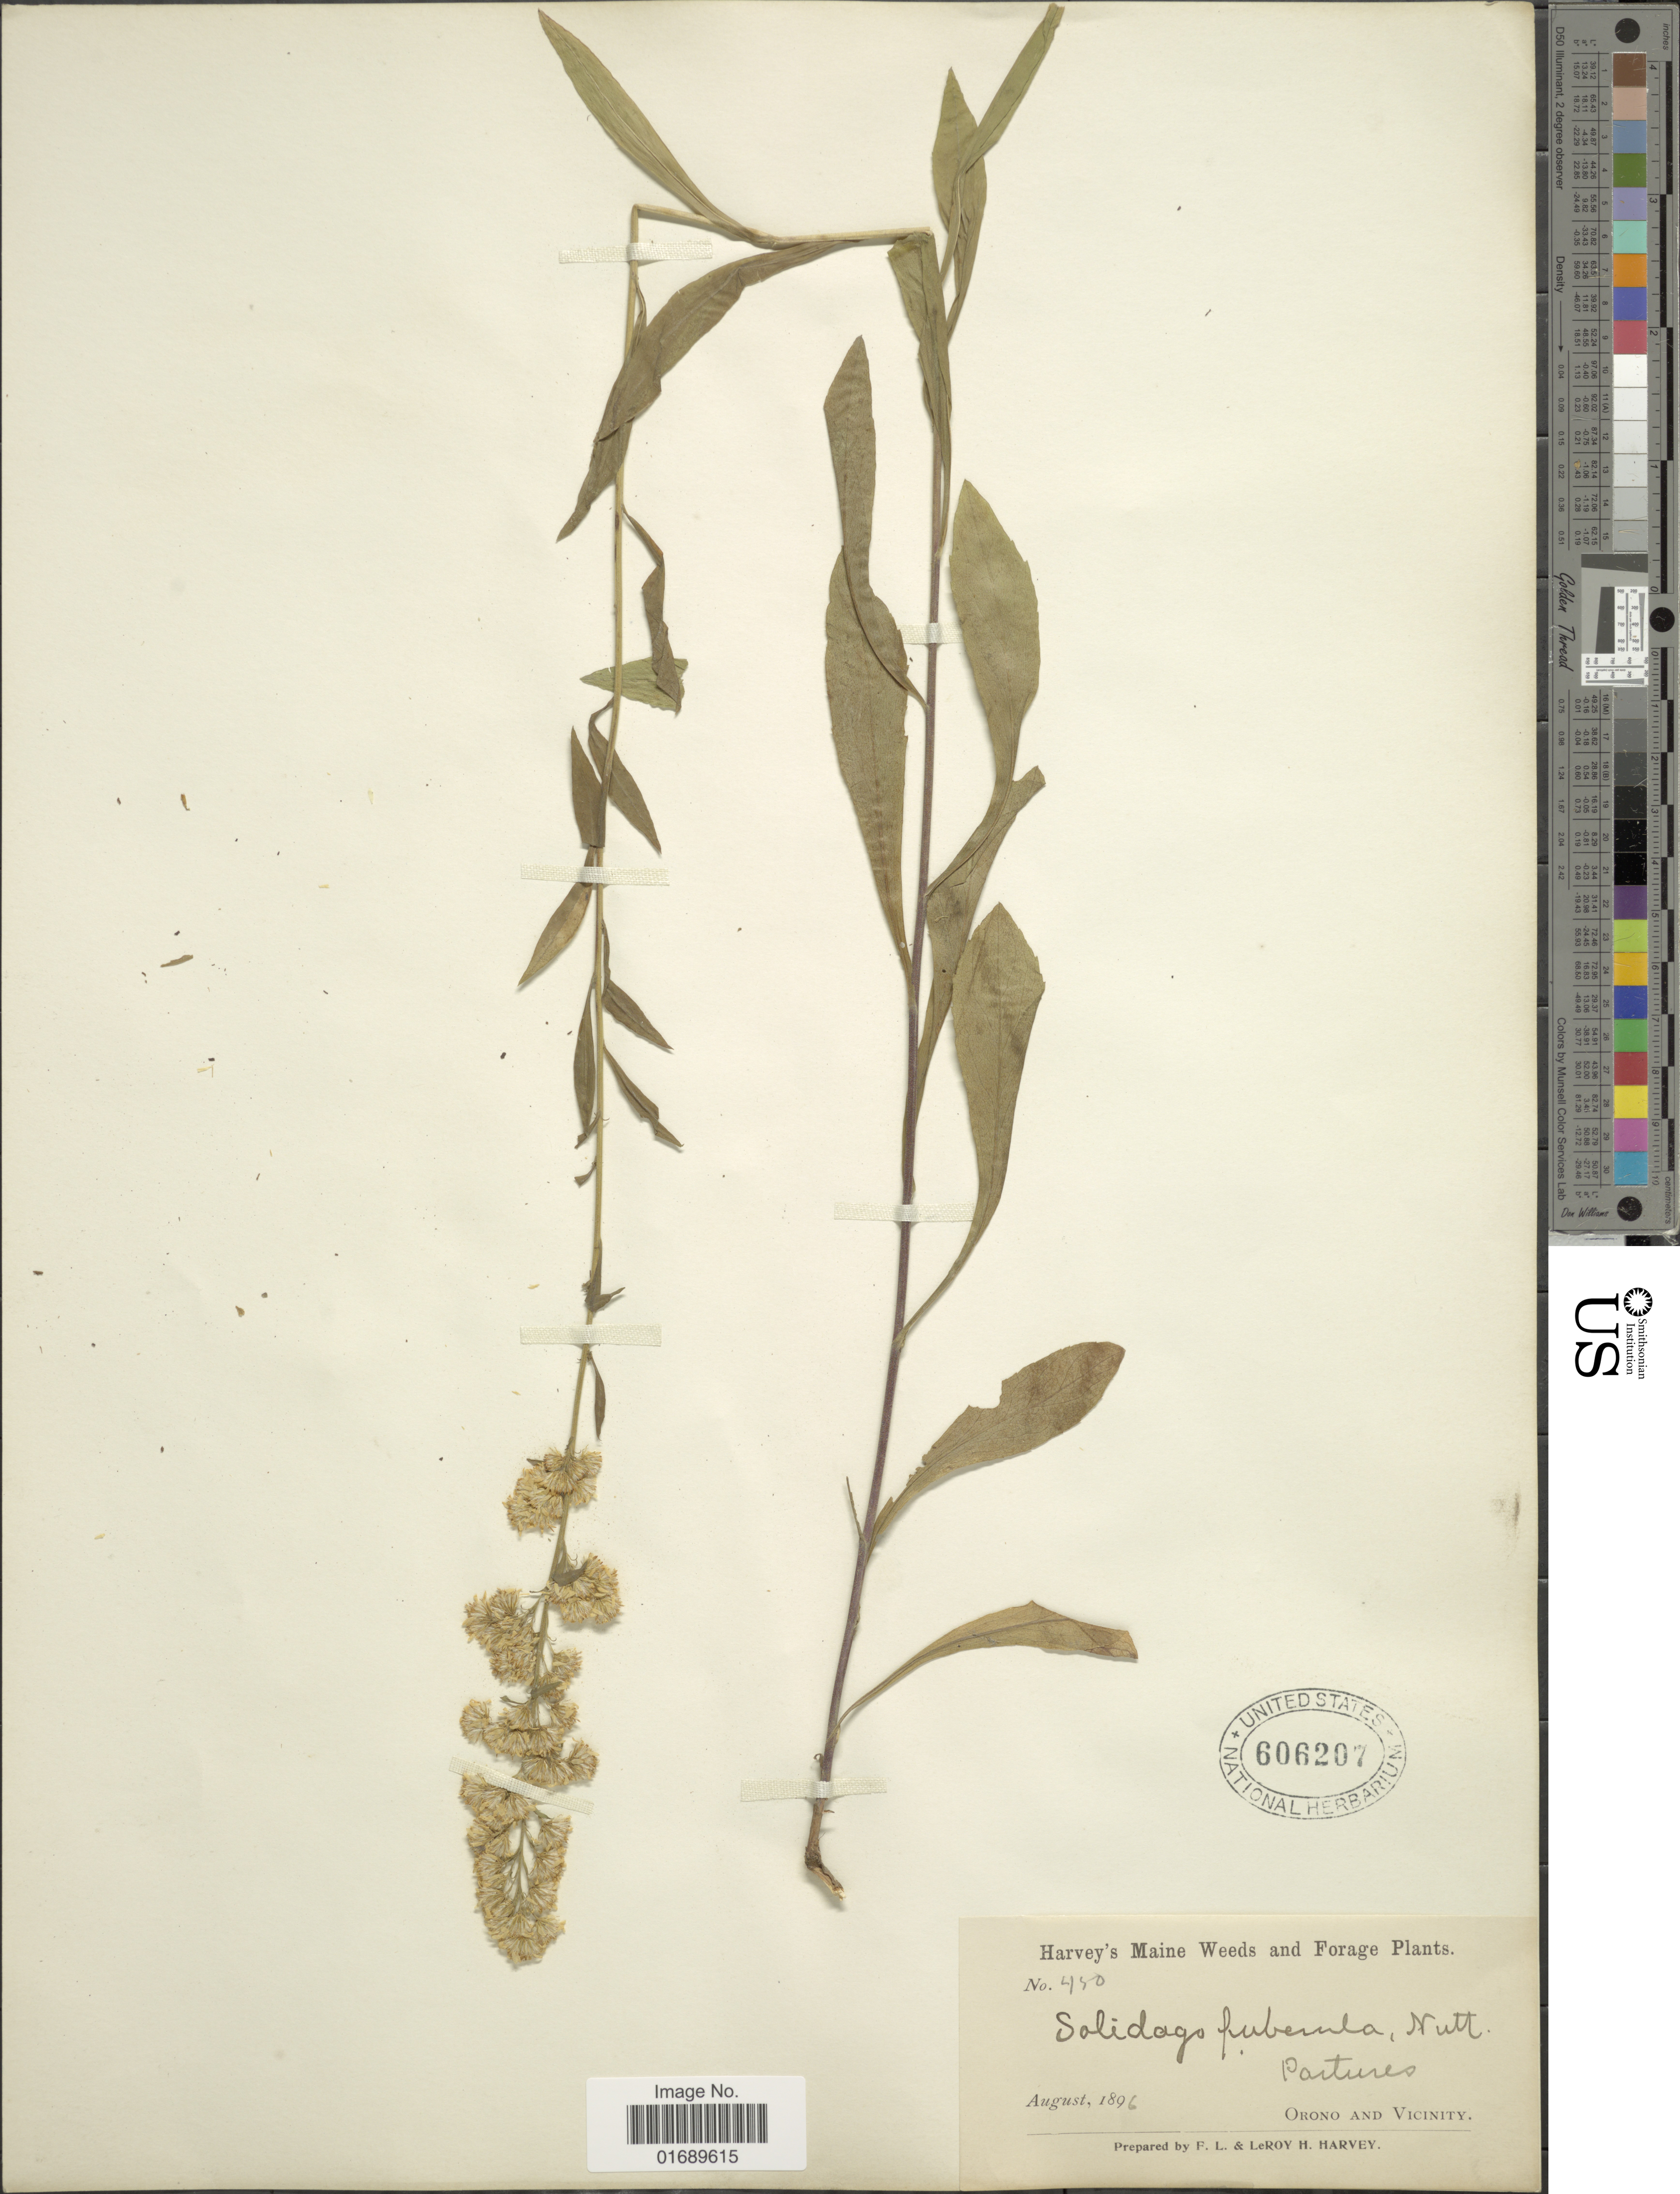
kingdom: Plantae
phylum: Tracheophyta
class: Magnoliopsida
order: Asterales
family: Asteraceae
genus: Solidago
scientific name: Solidago puberula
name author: Nutt.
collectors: F. L. Harvey & L. H. Harvey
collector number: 450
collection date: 1896-08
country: United States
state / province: Maine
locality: Maine Weeds and Forage, Pastures, Orono and Vicinity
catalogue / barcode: US 606207